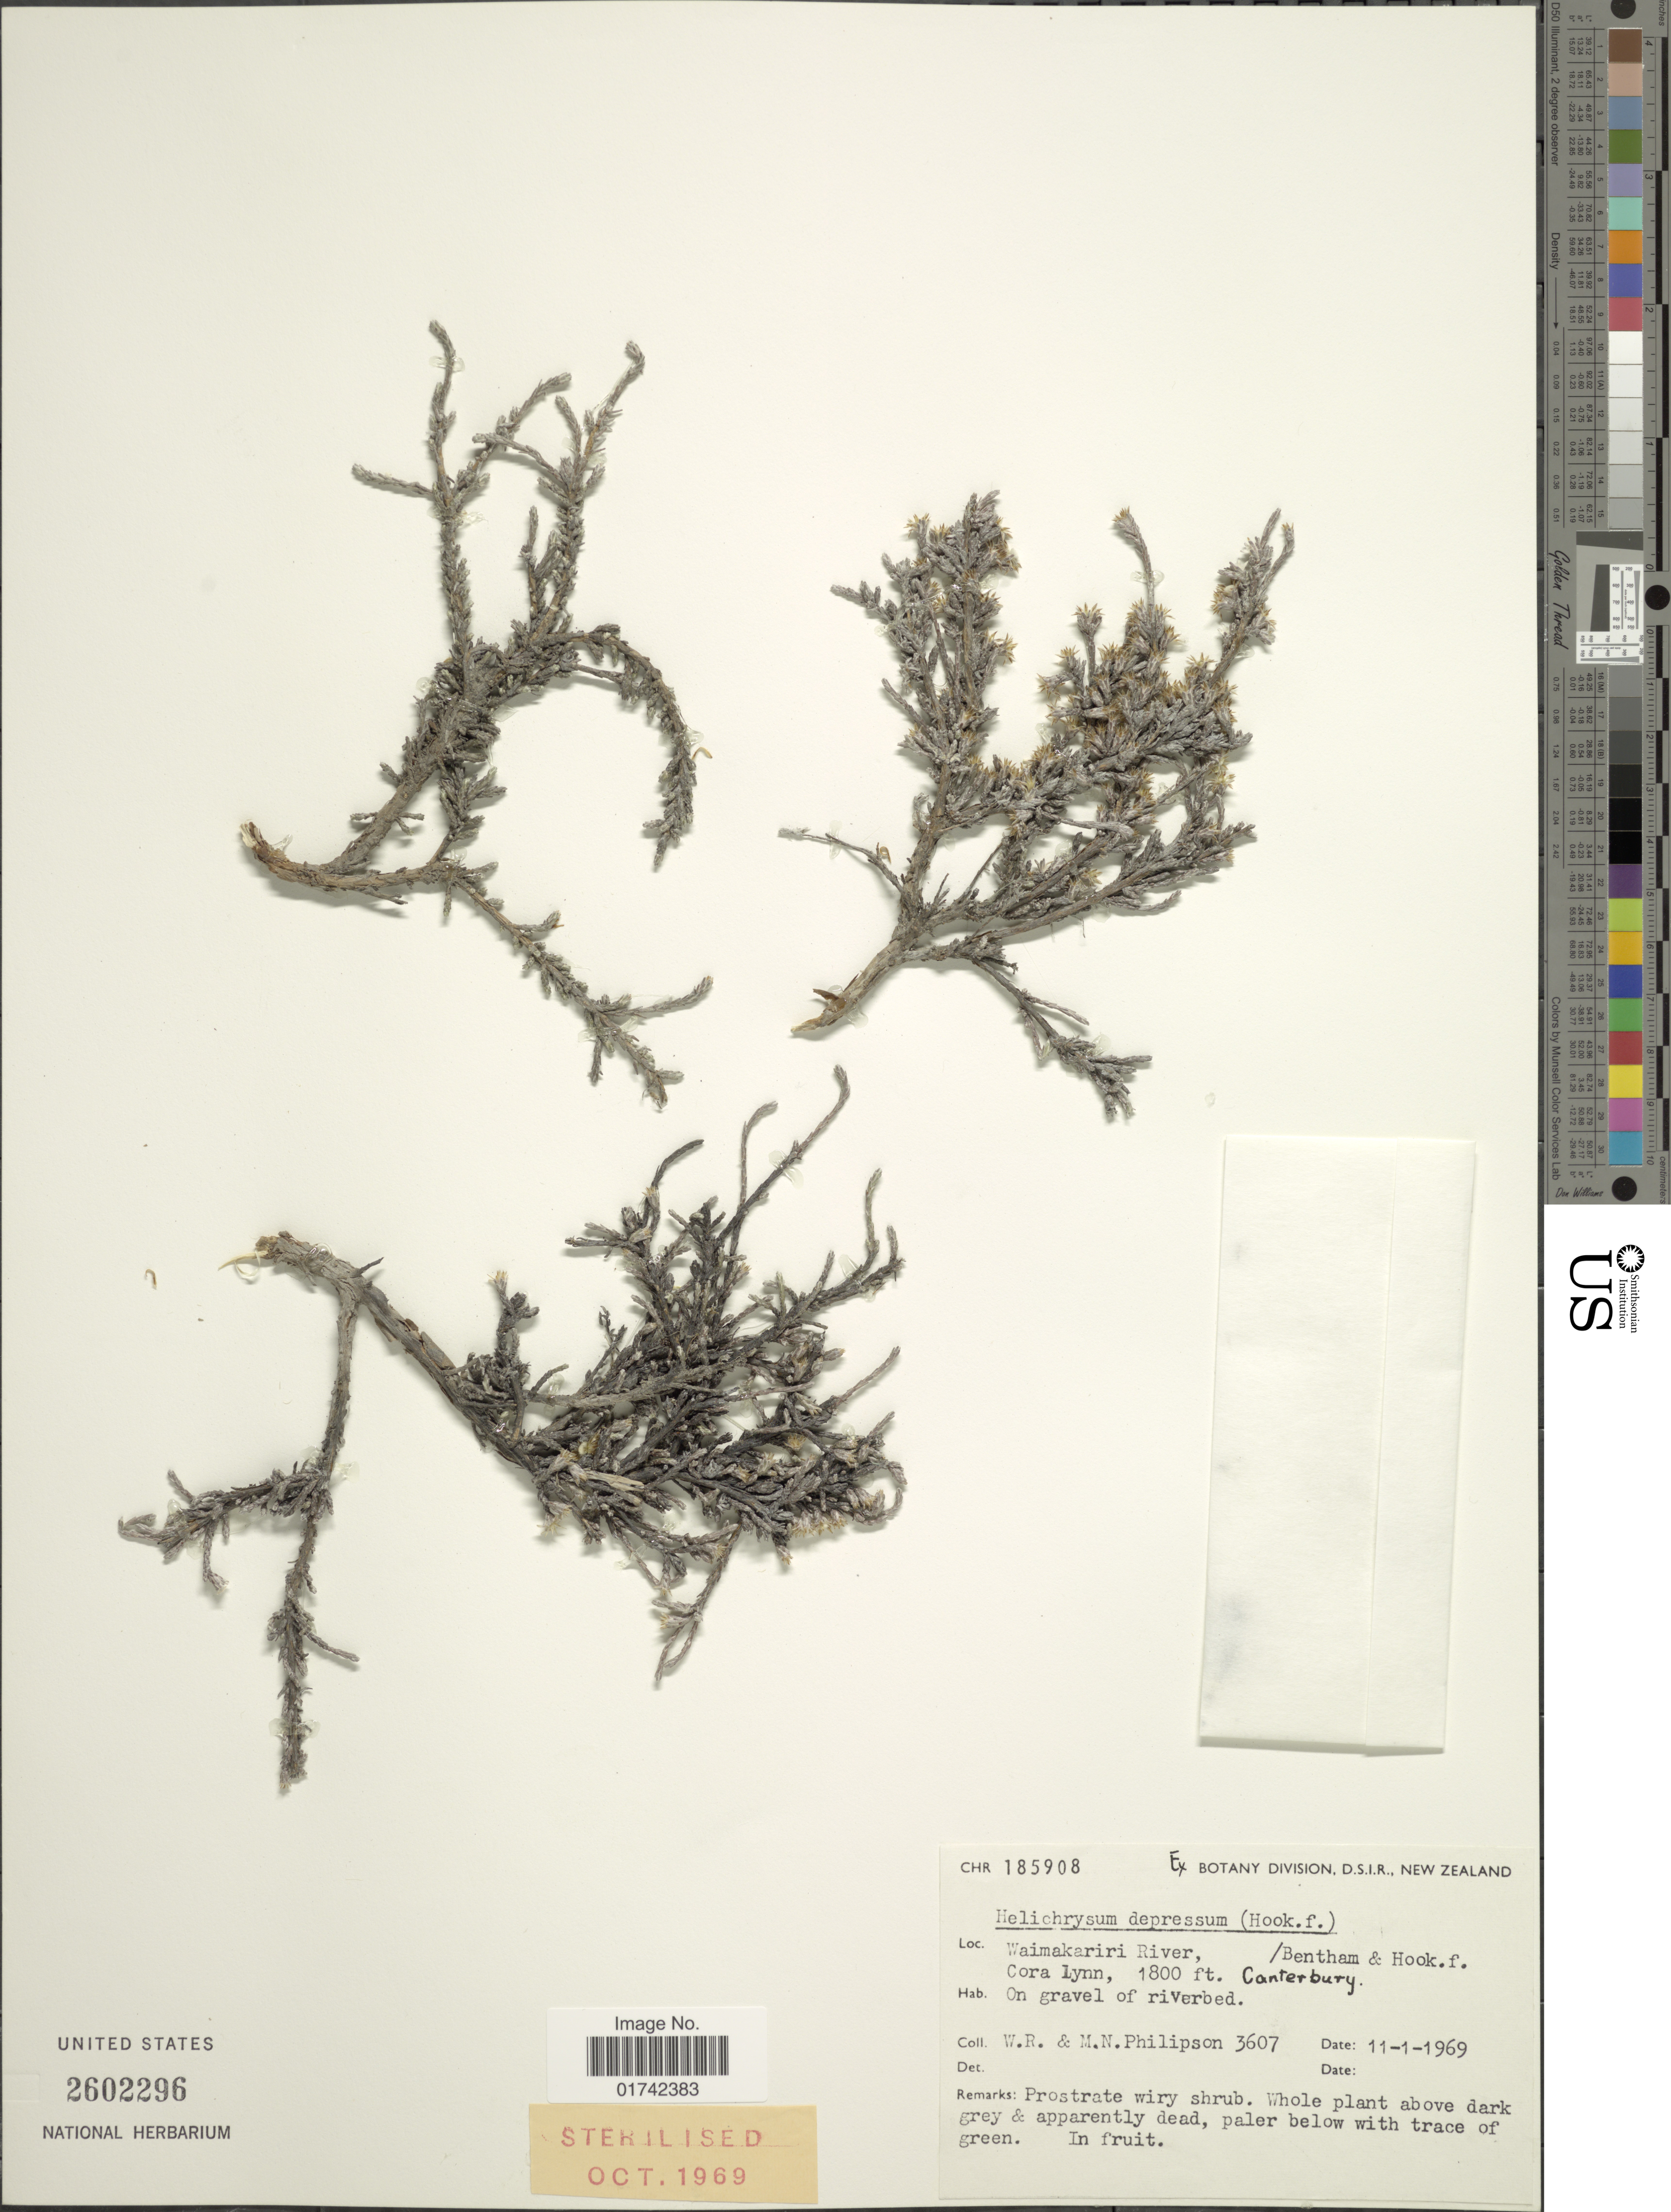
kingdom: Plantae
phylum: Tracheophyta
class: Magnoliopsida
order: Asterales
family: Asteraceae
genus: Helichrysum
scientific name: Helichrysum depressum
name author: Benth. & Hook. f.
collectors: W. R. Philipson & M. Philipson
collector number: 3607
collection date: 1969-01-11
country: New Zealand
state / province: Canterbury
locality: Waimakariri River, Bentham & Hook.f., Cora Lynn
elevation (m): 549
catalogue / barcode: US 2602296